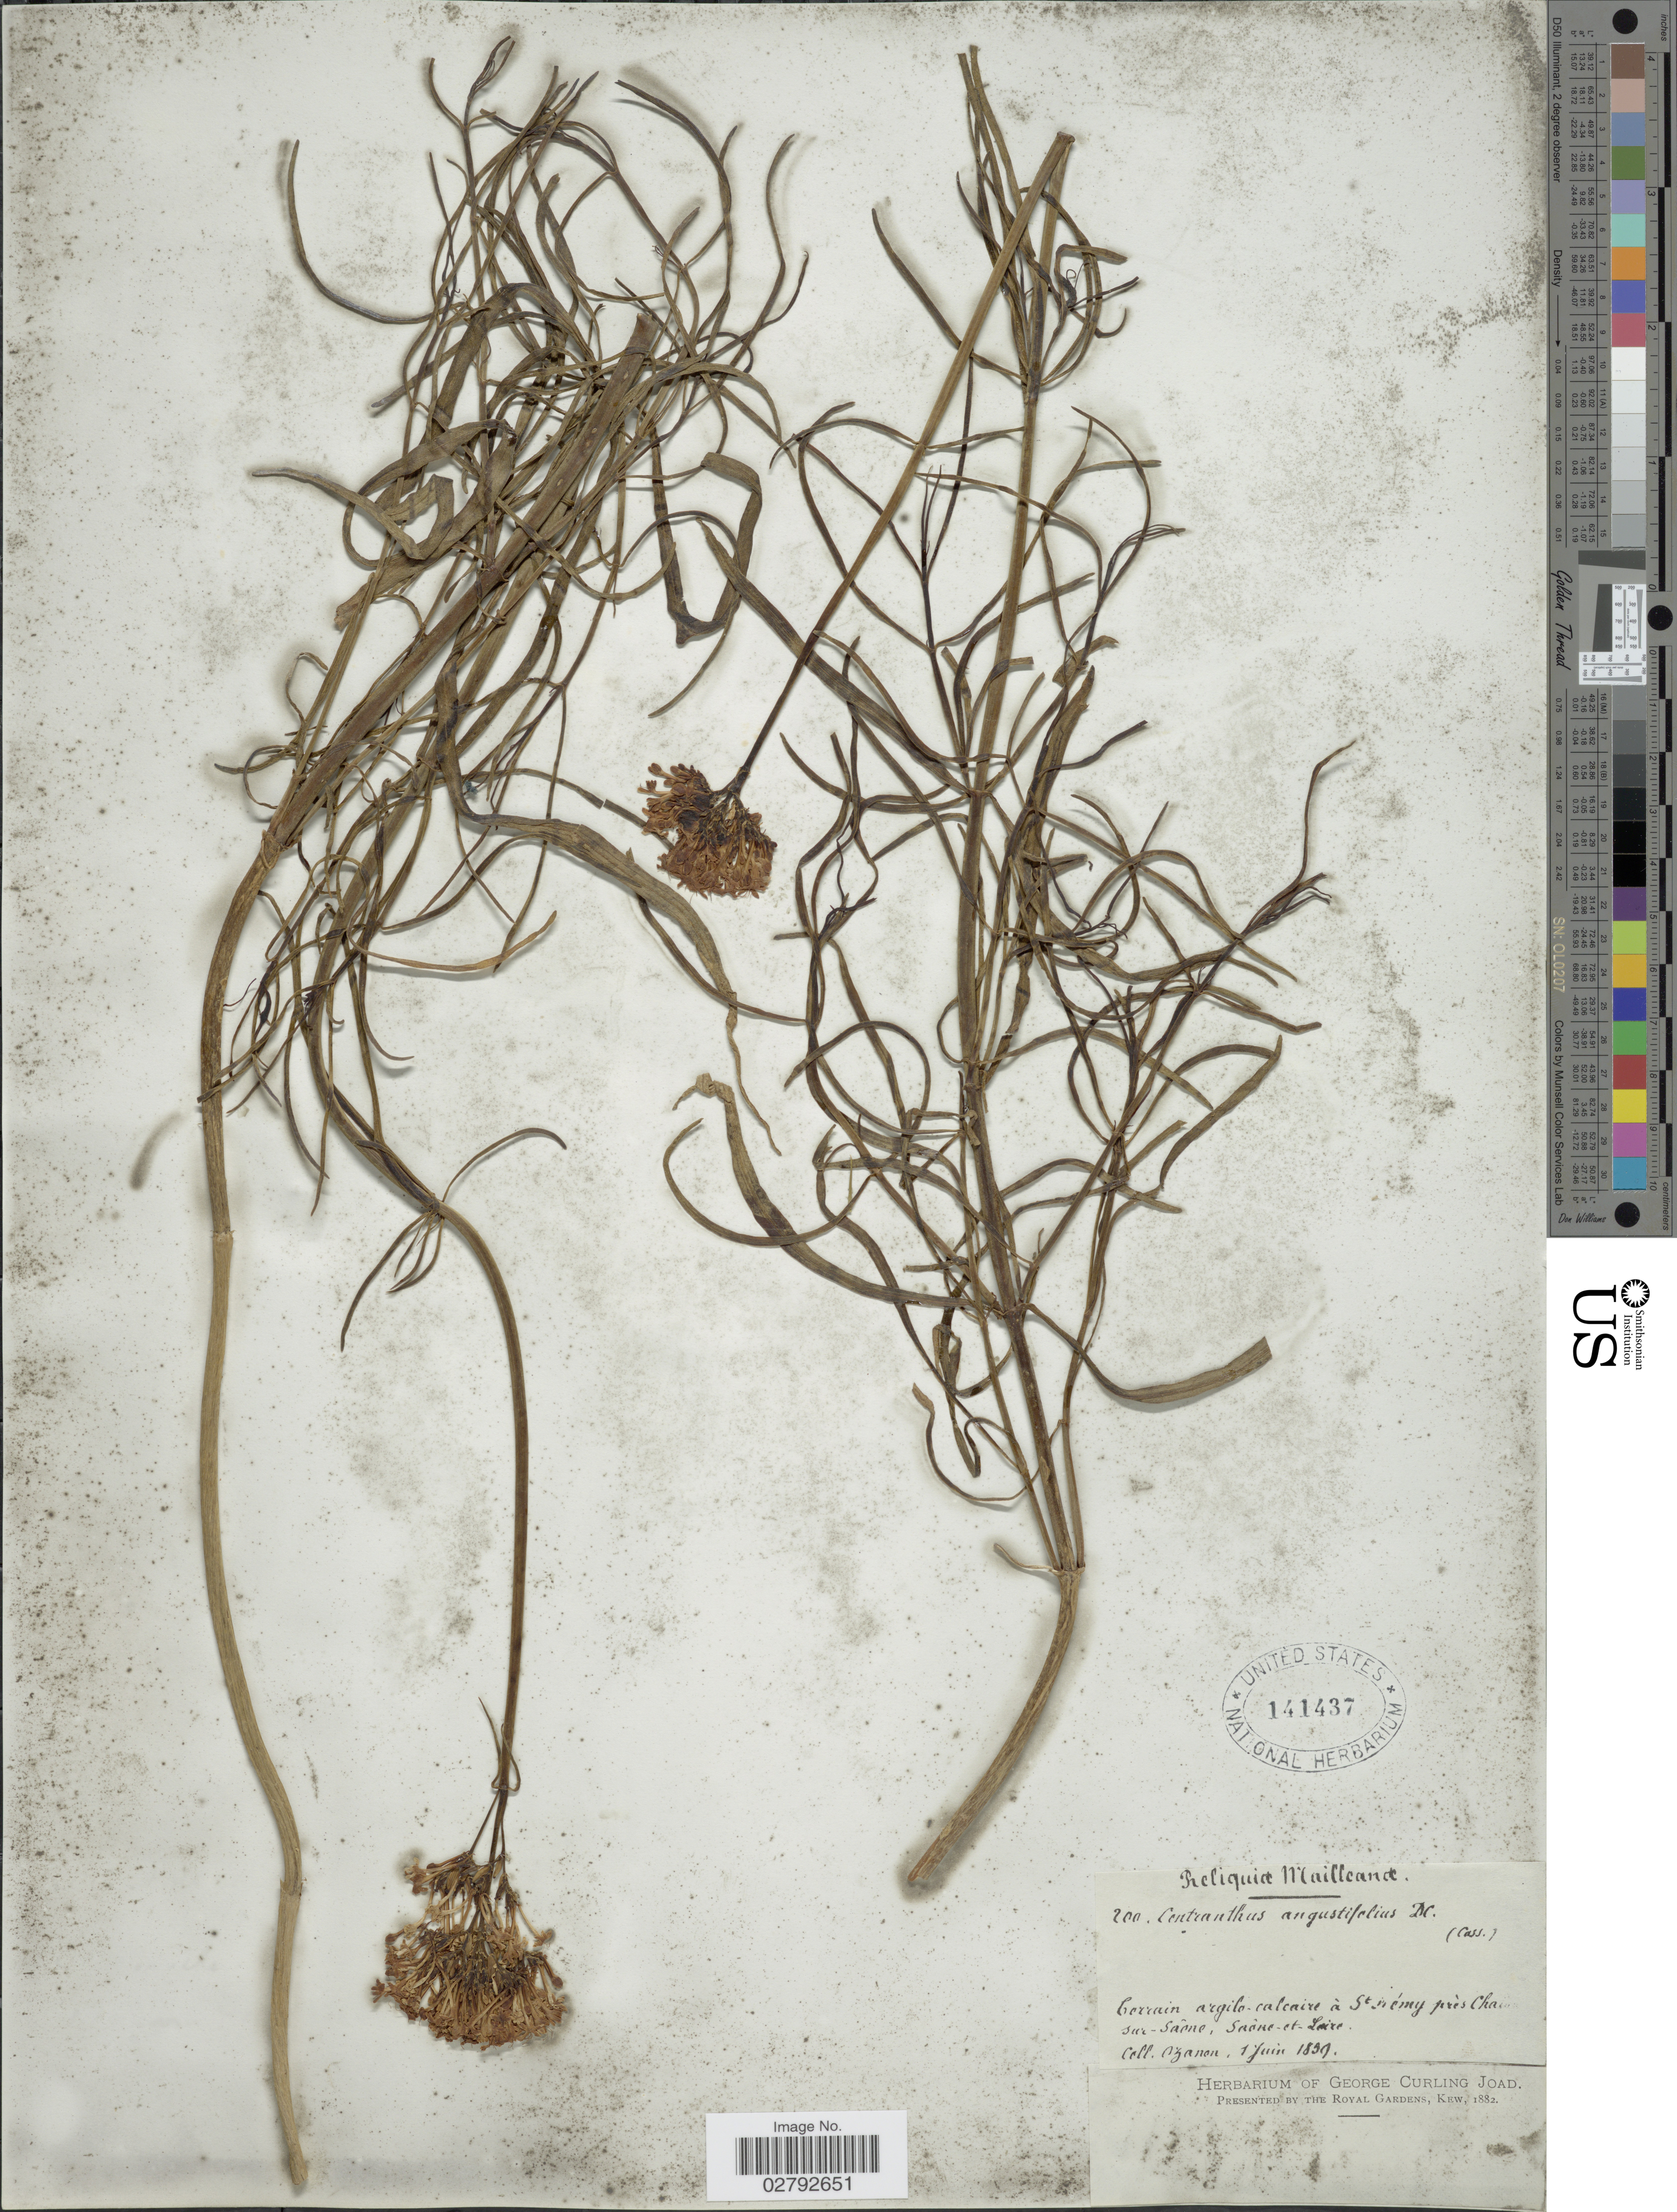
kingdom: Plantae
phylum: Tracheophyta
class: Magnoliopsida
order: Dipsacales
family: Caprifoliaceae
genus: Centranthus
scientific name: Centranthus angustifolius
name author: (Mill.) DC.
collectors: Ozanon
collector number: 200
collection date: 1859-06-01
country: France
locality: Terrain argilo-calcaire à St. Démy près Chains sur-Saéne, Saône-et-Laire. [interpreted]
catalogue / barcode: US 141437